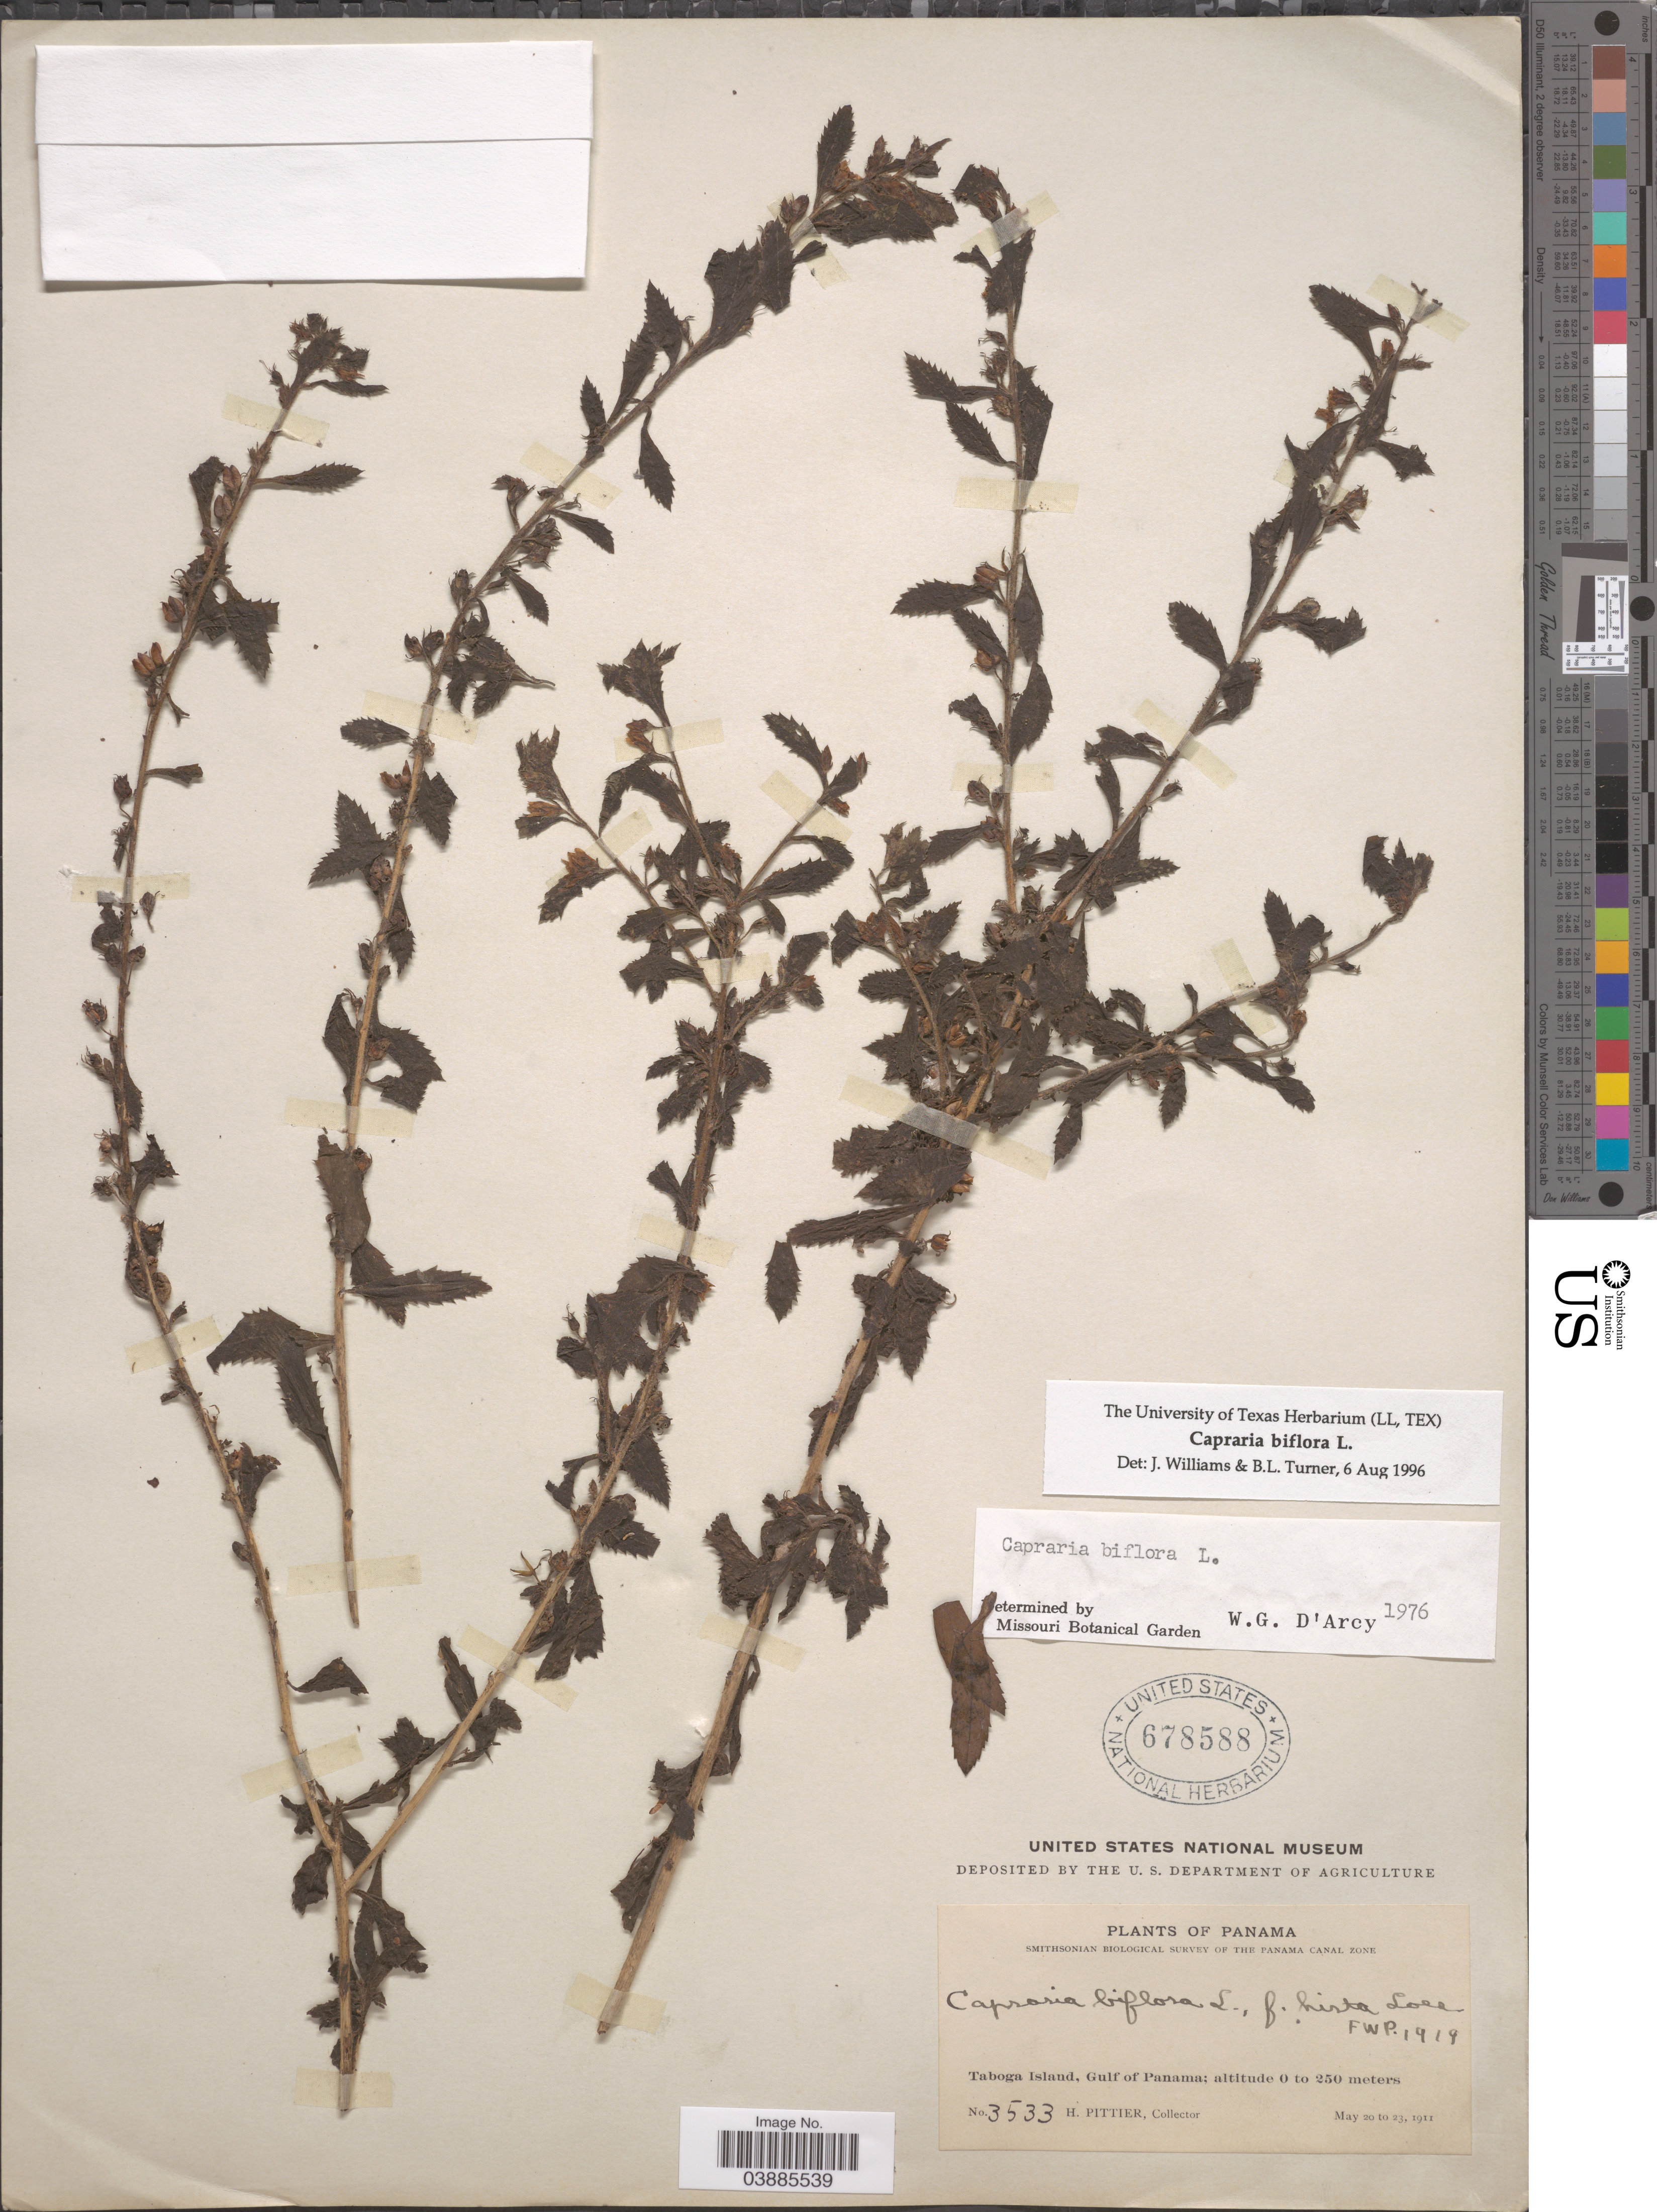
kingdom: Plantae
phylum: Tracheophyta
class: Magnoliopsida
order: Lamiales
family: Scrophulariaceae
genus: Capraria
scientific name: Capraria biflora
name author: L.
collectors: H. F. Pittier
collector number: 3533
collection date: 1911-05-20/1911-05-23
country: Panama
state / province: Panamá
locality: Taboga Island, Gulf of Panama.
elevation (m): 0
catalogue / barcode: US 678588